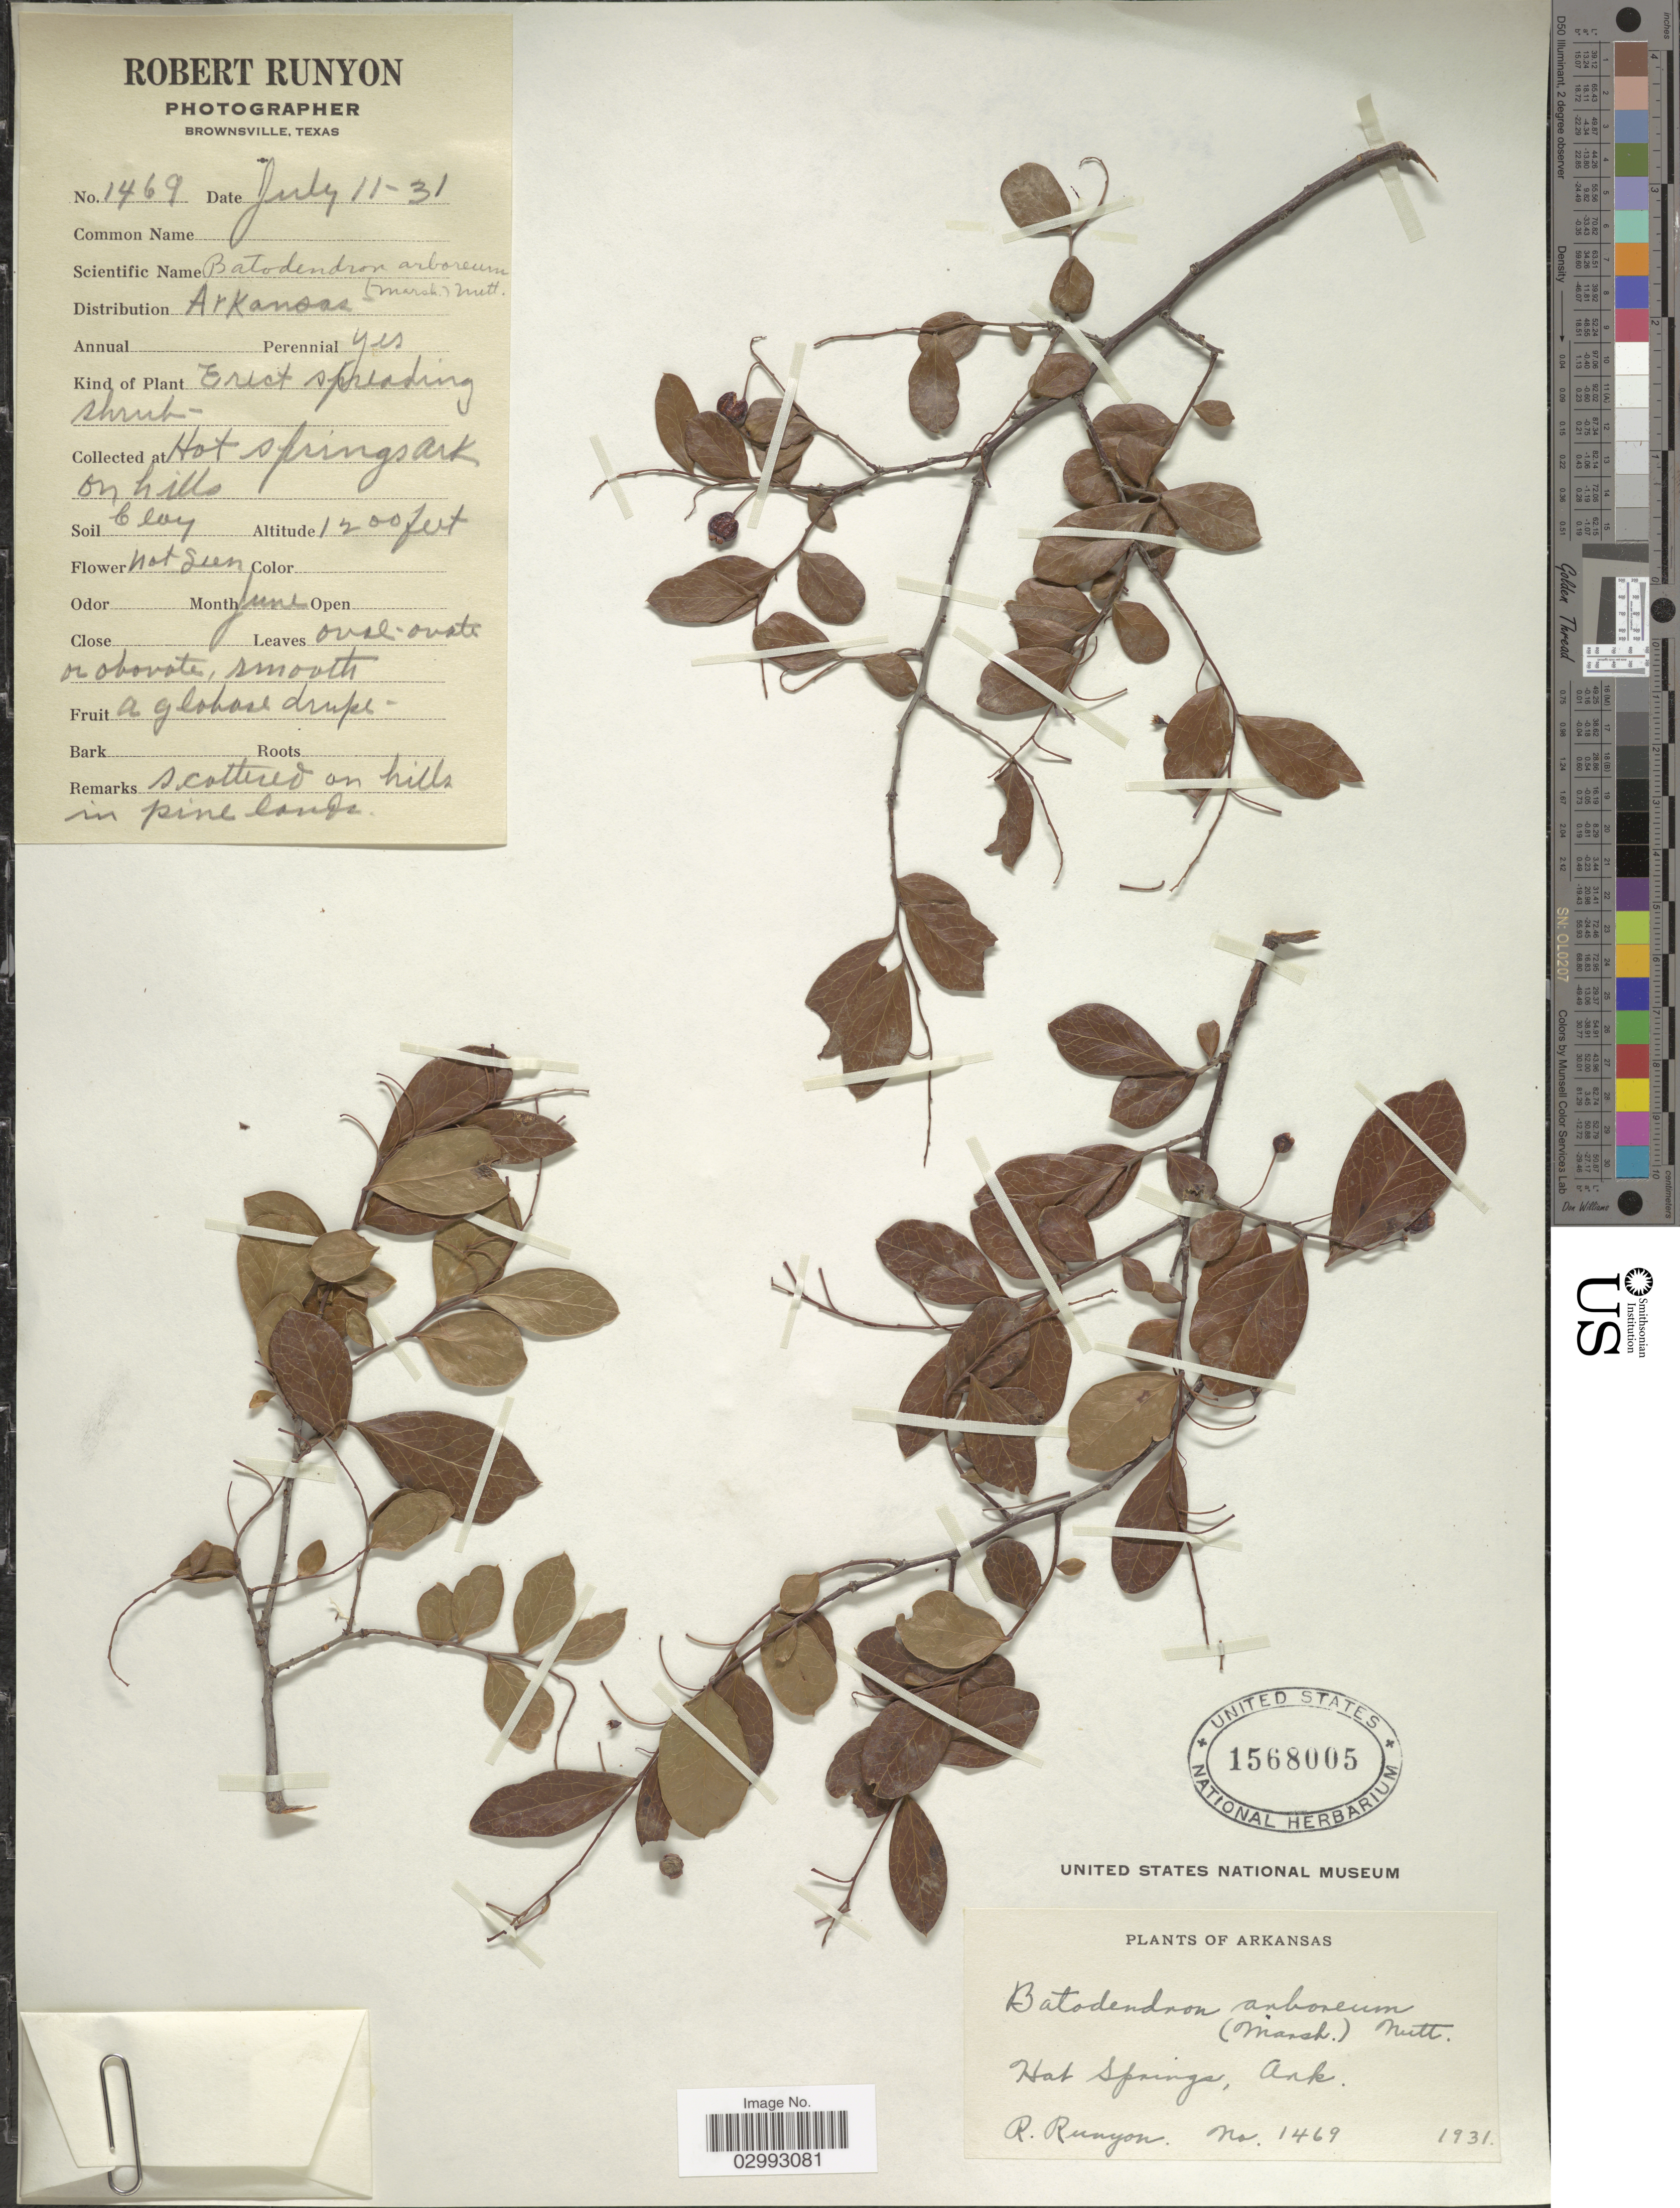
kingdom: Plantae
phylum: Tracheophyta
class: Magnoliopsida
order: Ericales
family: Ericaceae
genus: Batodendron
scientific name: Batodendron arboreum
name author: Nutt.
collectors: R. Runyon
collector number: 1469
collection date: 1931-07-11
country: United States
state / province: Arkansas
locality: Hot Springs.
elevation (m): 366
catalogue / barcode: US 1568005